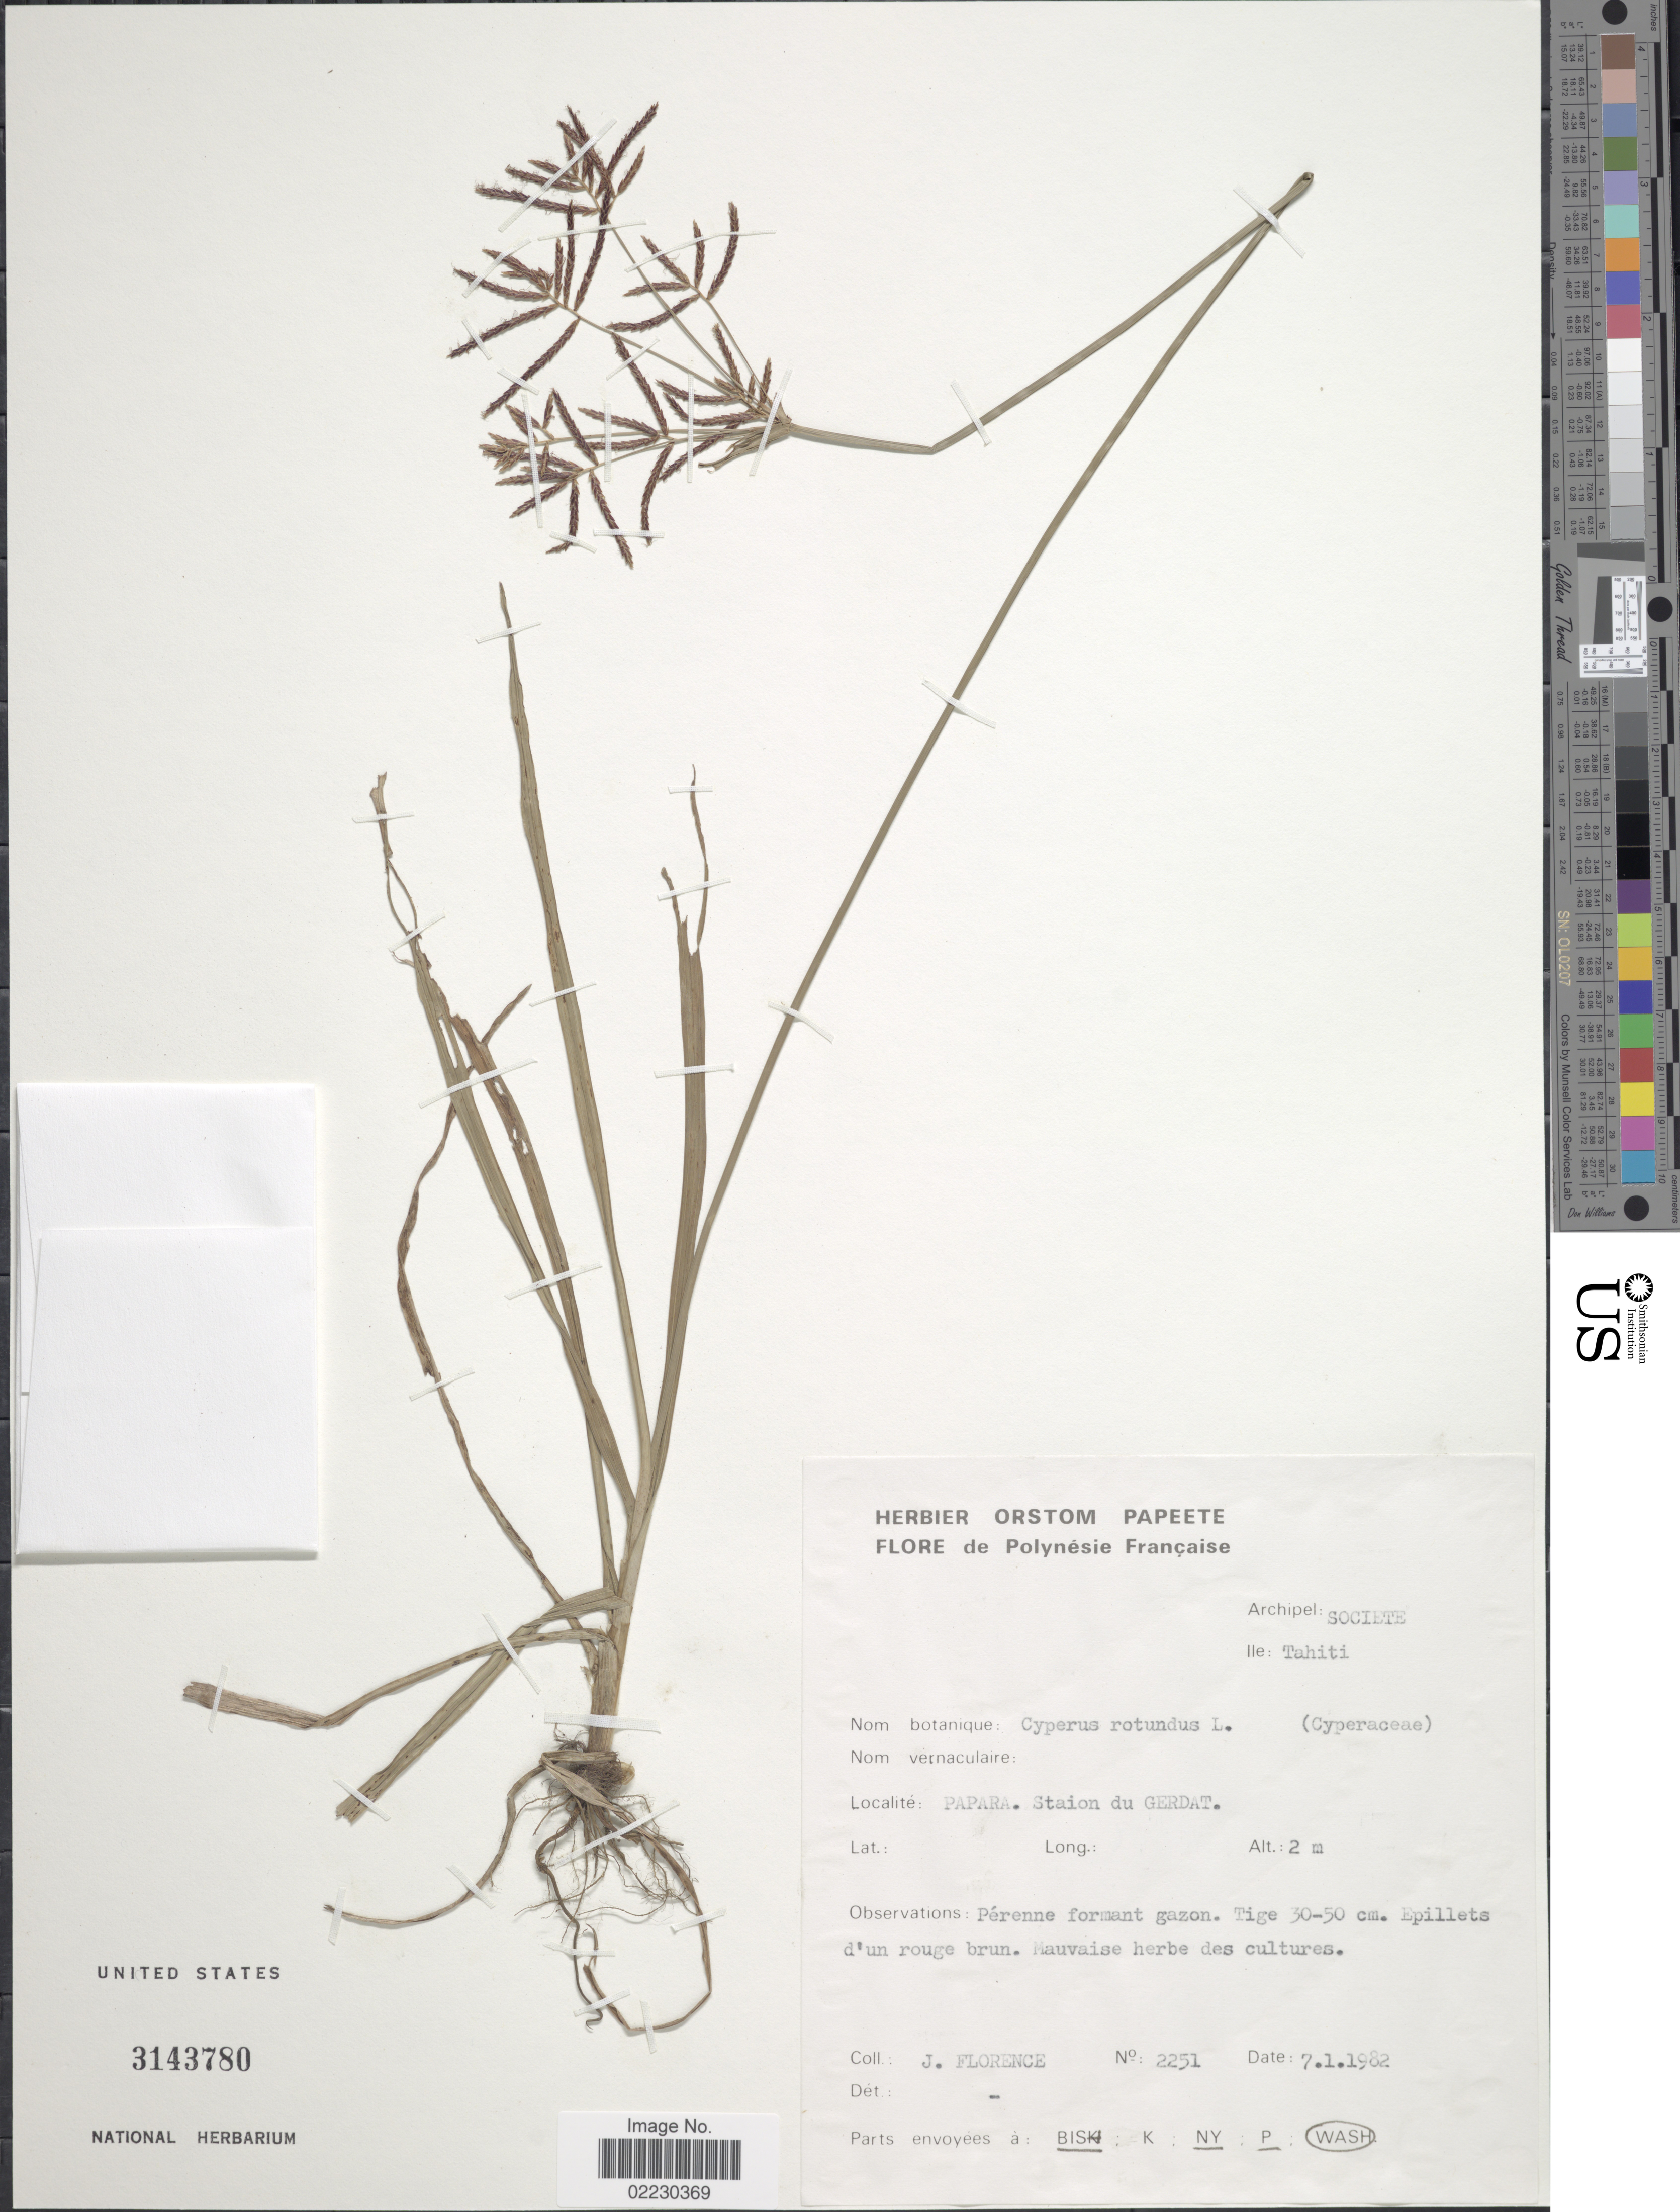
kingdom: Plantae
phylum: Tracheophyta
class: Liliopsida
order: Poales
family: Cyperaceae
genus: Cyperus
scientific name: Cyperus rotundus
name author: L.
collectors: J. Florence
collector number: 2251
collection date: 1982-01-07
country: French Polynesia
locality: Tahiti, Papara. Station du Gerdat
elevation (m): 2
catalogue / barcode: US 3143780